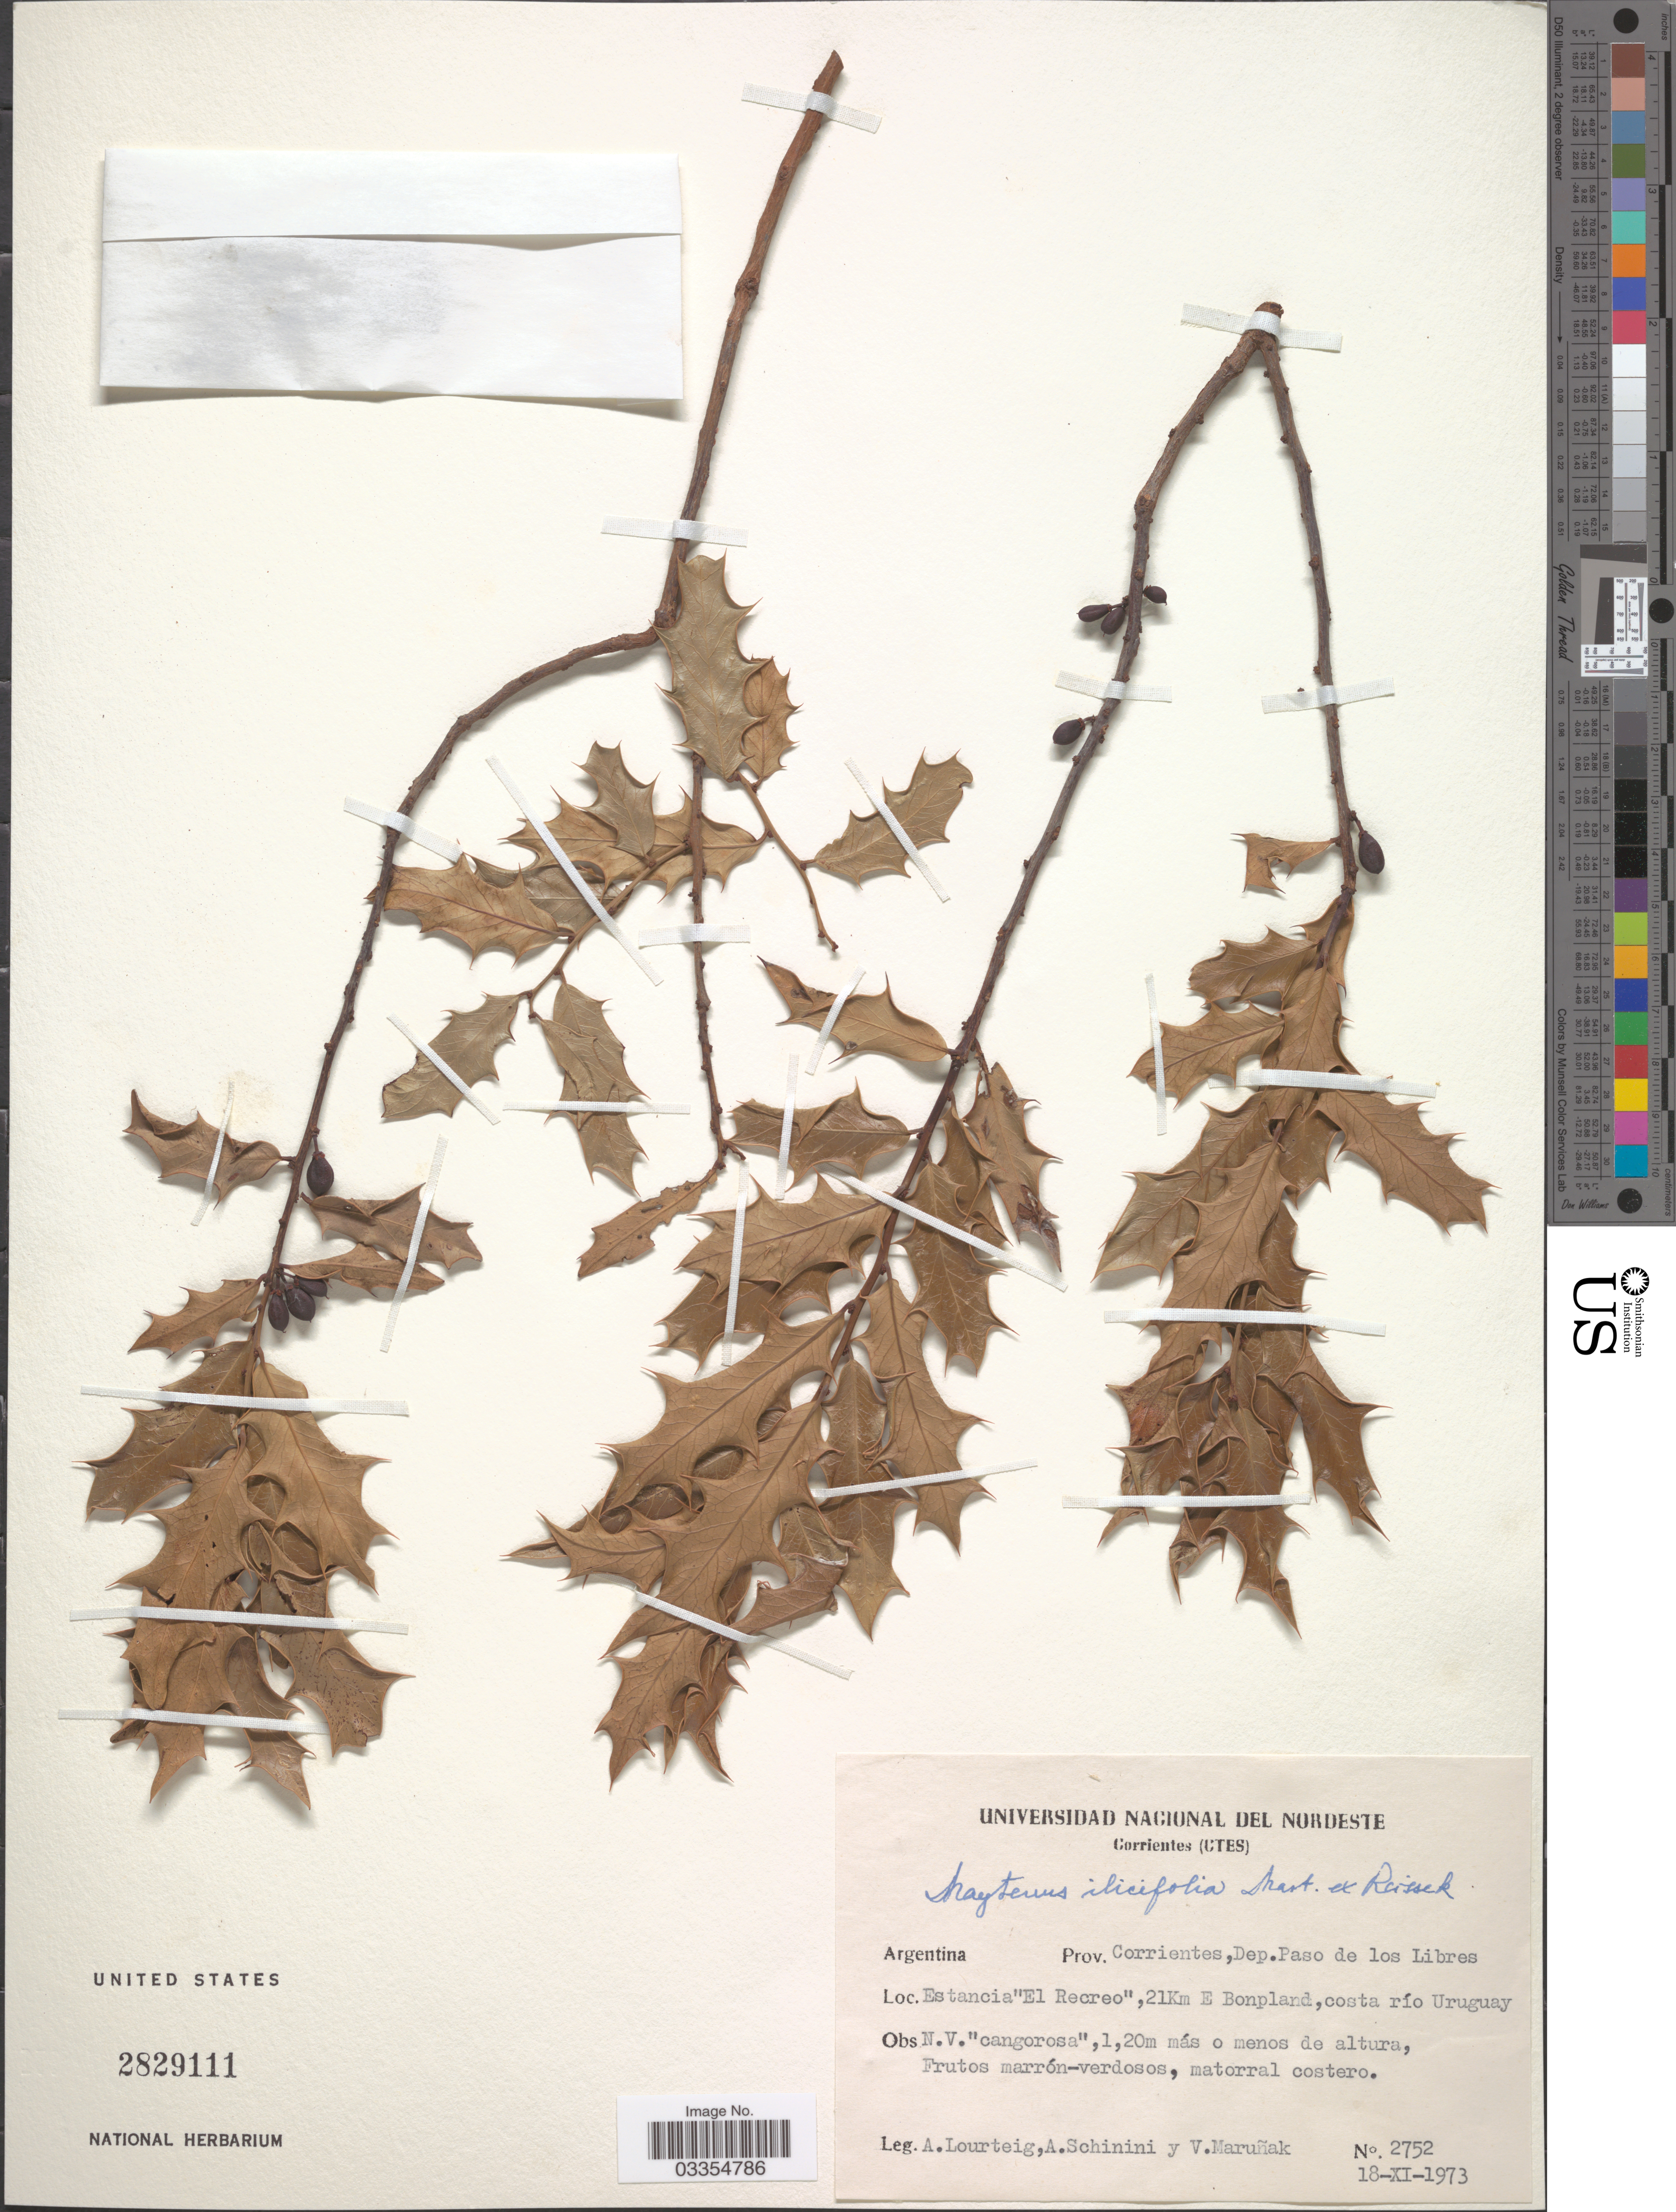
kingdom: Plantae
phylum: Tracheophyta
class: Magnoliopsida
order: Celastrales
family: Celastraceae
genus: Maytenus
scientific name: Maytenus ilicifolia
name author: (Schrad.) Planch.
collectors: A. Lourteig, A. Schinini & V. Maruñak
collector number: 2752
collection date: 1973-11-18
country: Argentina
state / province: Corrientes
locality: Dep. Paso de los Libres. Estancia "El Recreo", 21Km E Bonpland, costa río Uruguay.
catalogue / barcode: US 2829111